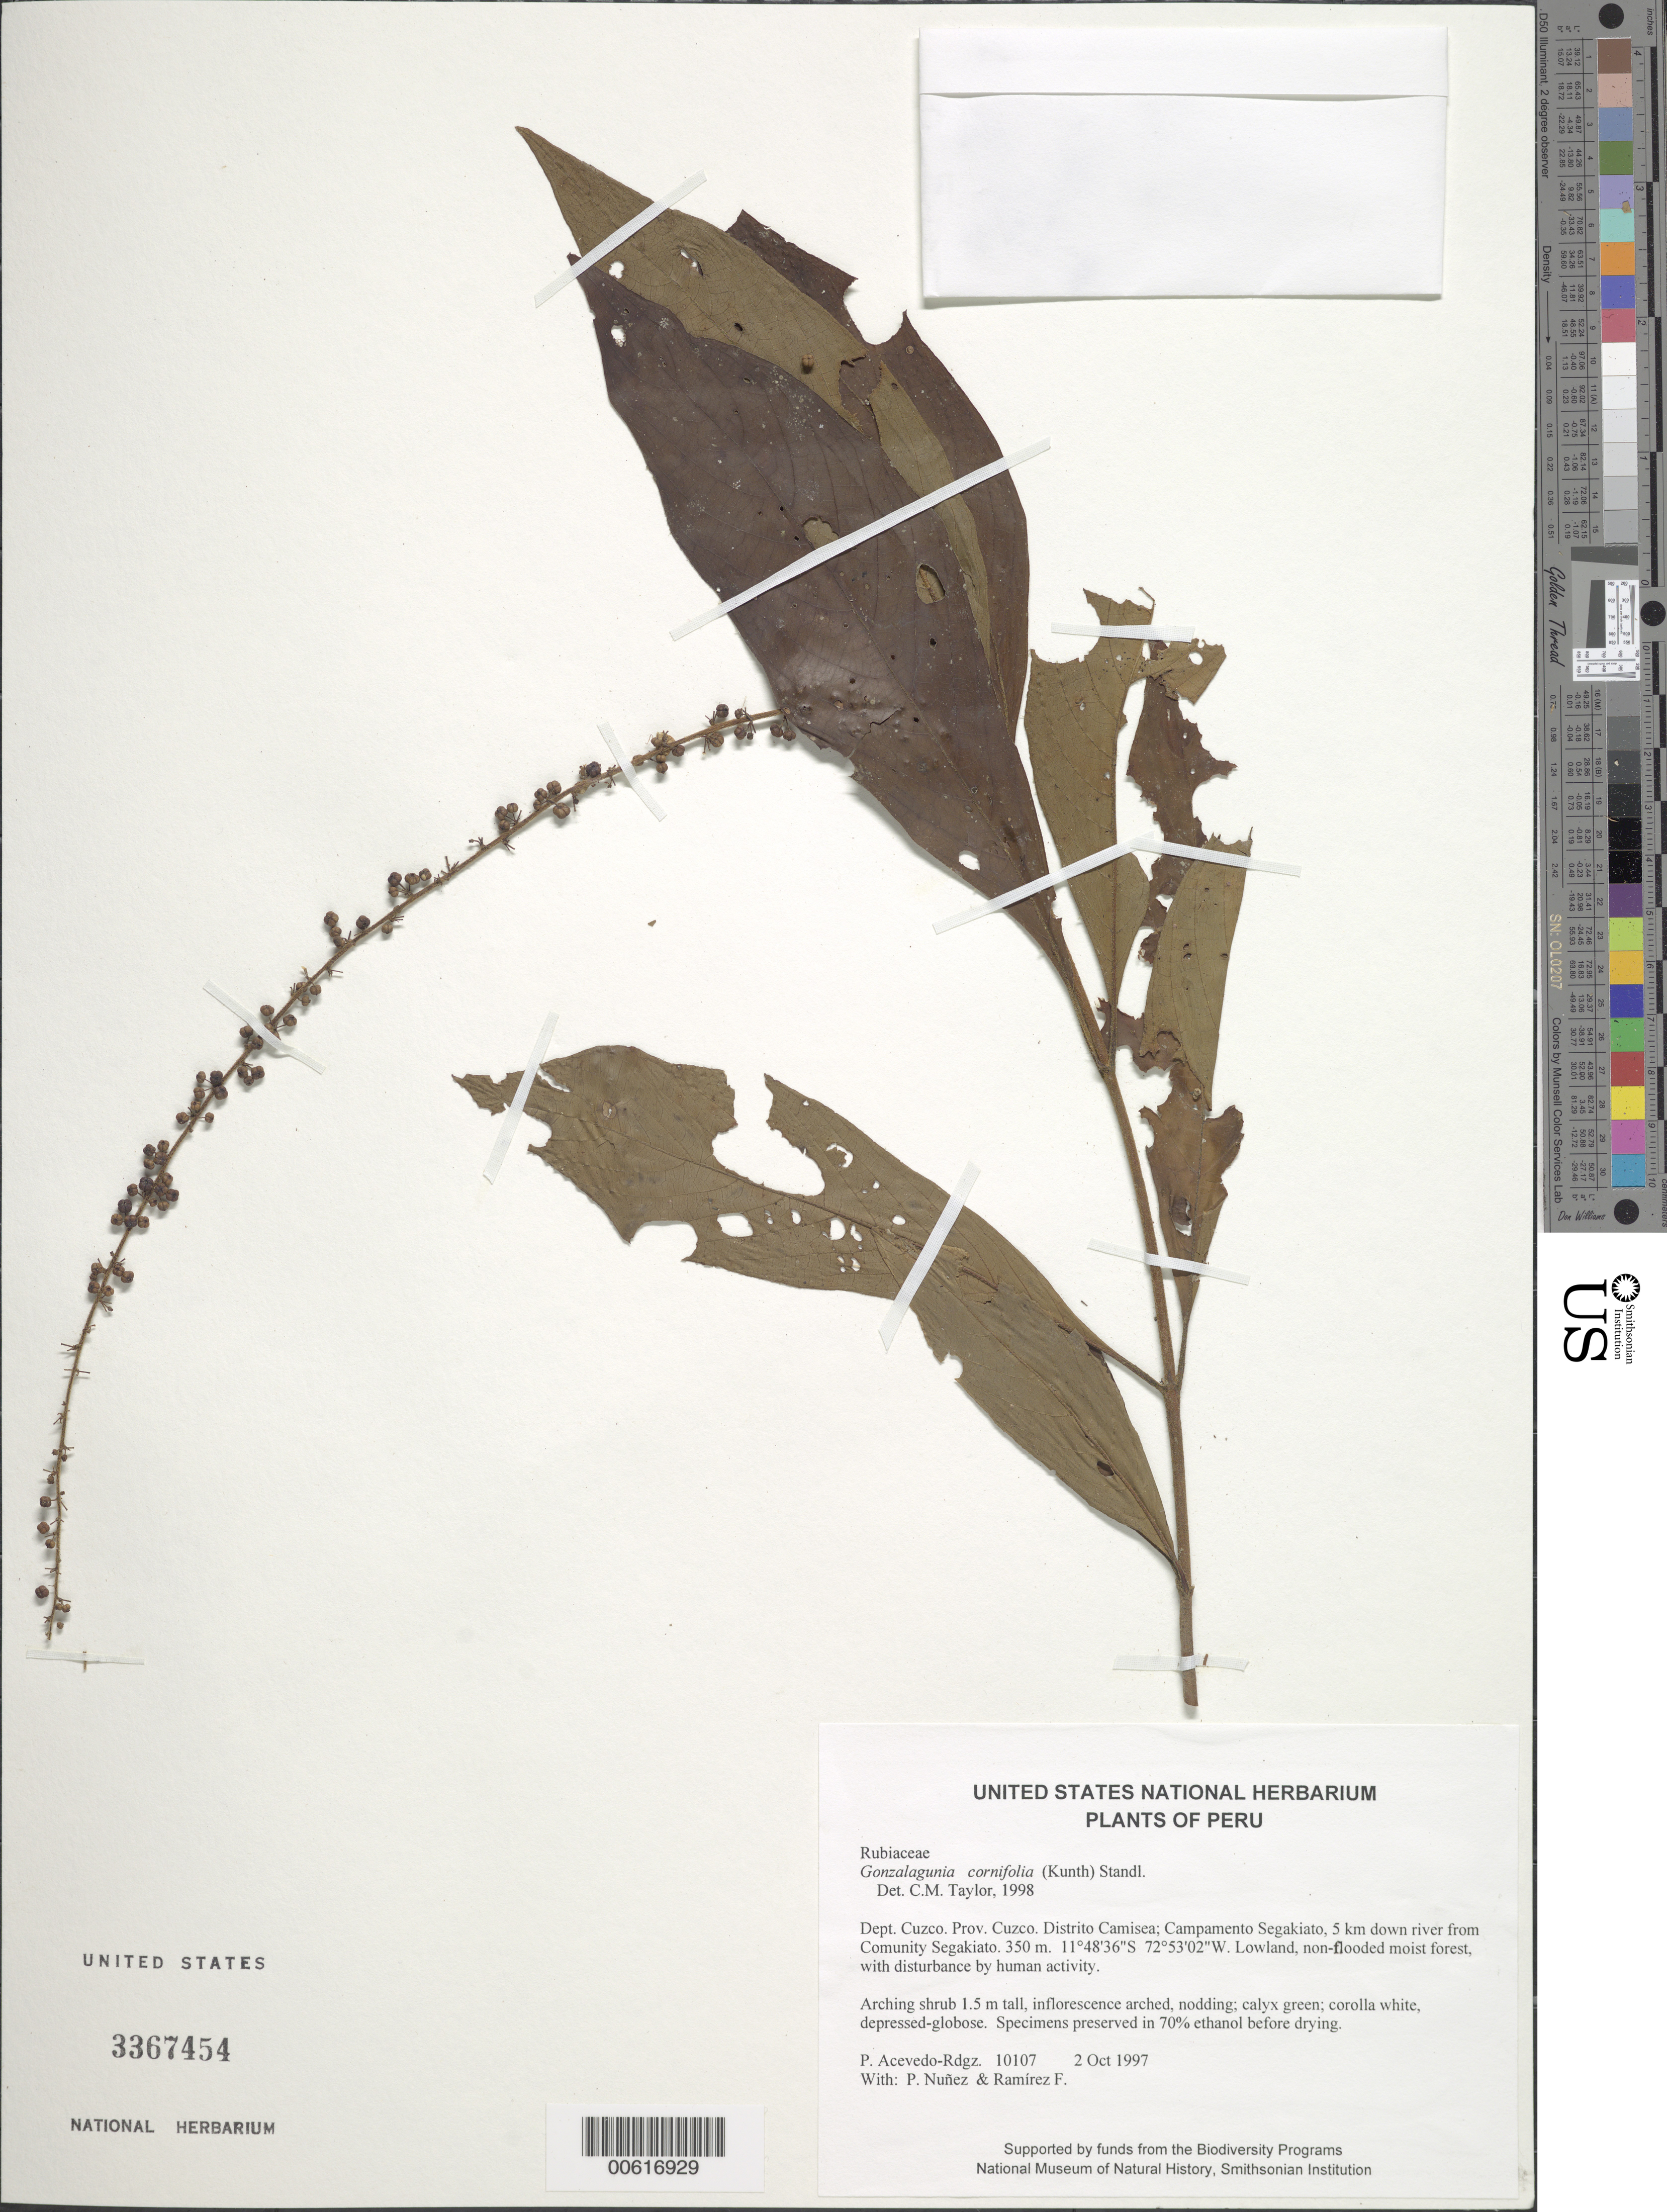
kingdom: Plantae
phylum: Tracheophyta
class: Magnoliopsida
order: Gentianales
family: Rubiaceae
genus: Gonzalagunia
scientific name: Gonzalagunia cornifolia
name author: (Kunth) Standl.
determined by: Taylor, Charlotte M.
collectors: P. Acevedo-Rodr., P. Nuñez V. & F. Ramirez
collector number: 10107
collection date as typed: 02 Oct 1997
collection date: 1997-10-02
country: Peru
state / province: Cusco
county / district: Cusco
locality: Distrito Camisea; Campamento Segakiato, 5 km down river from Comunity Segakiato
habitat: Lowland, non-flooded moist forest, with disturbance by human activity.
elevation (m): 350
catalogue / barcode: US 3367454